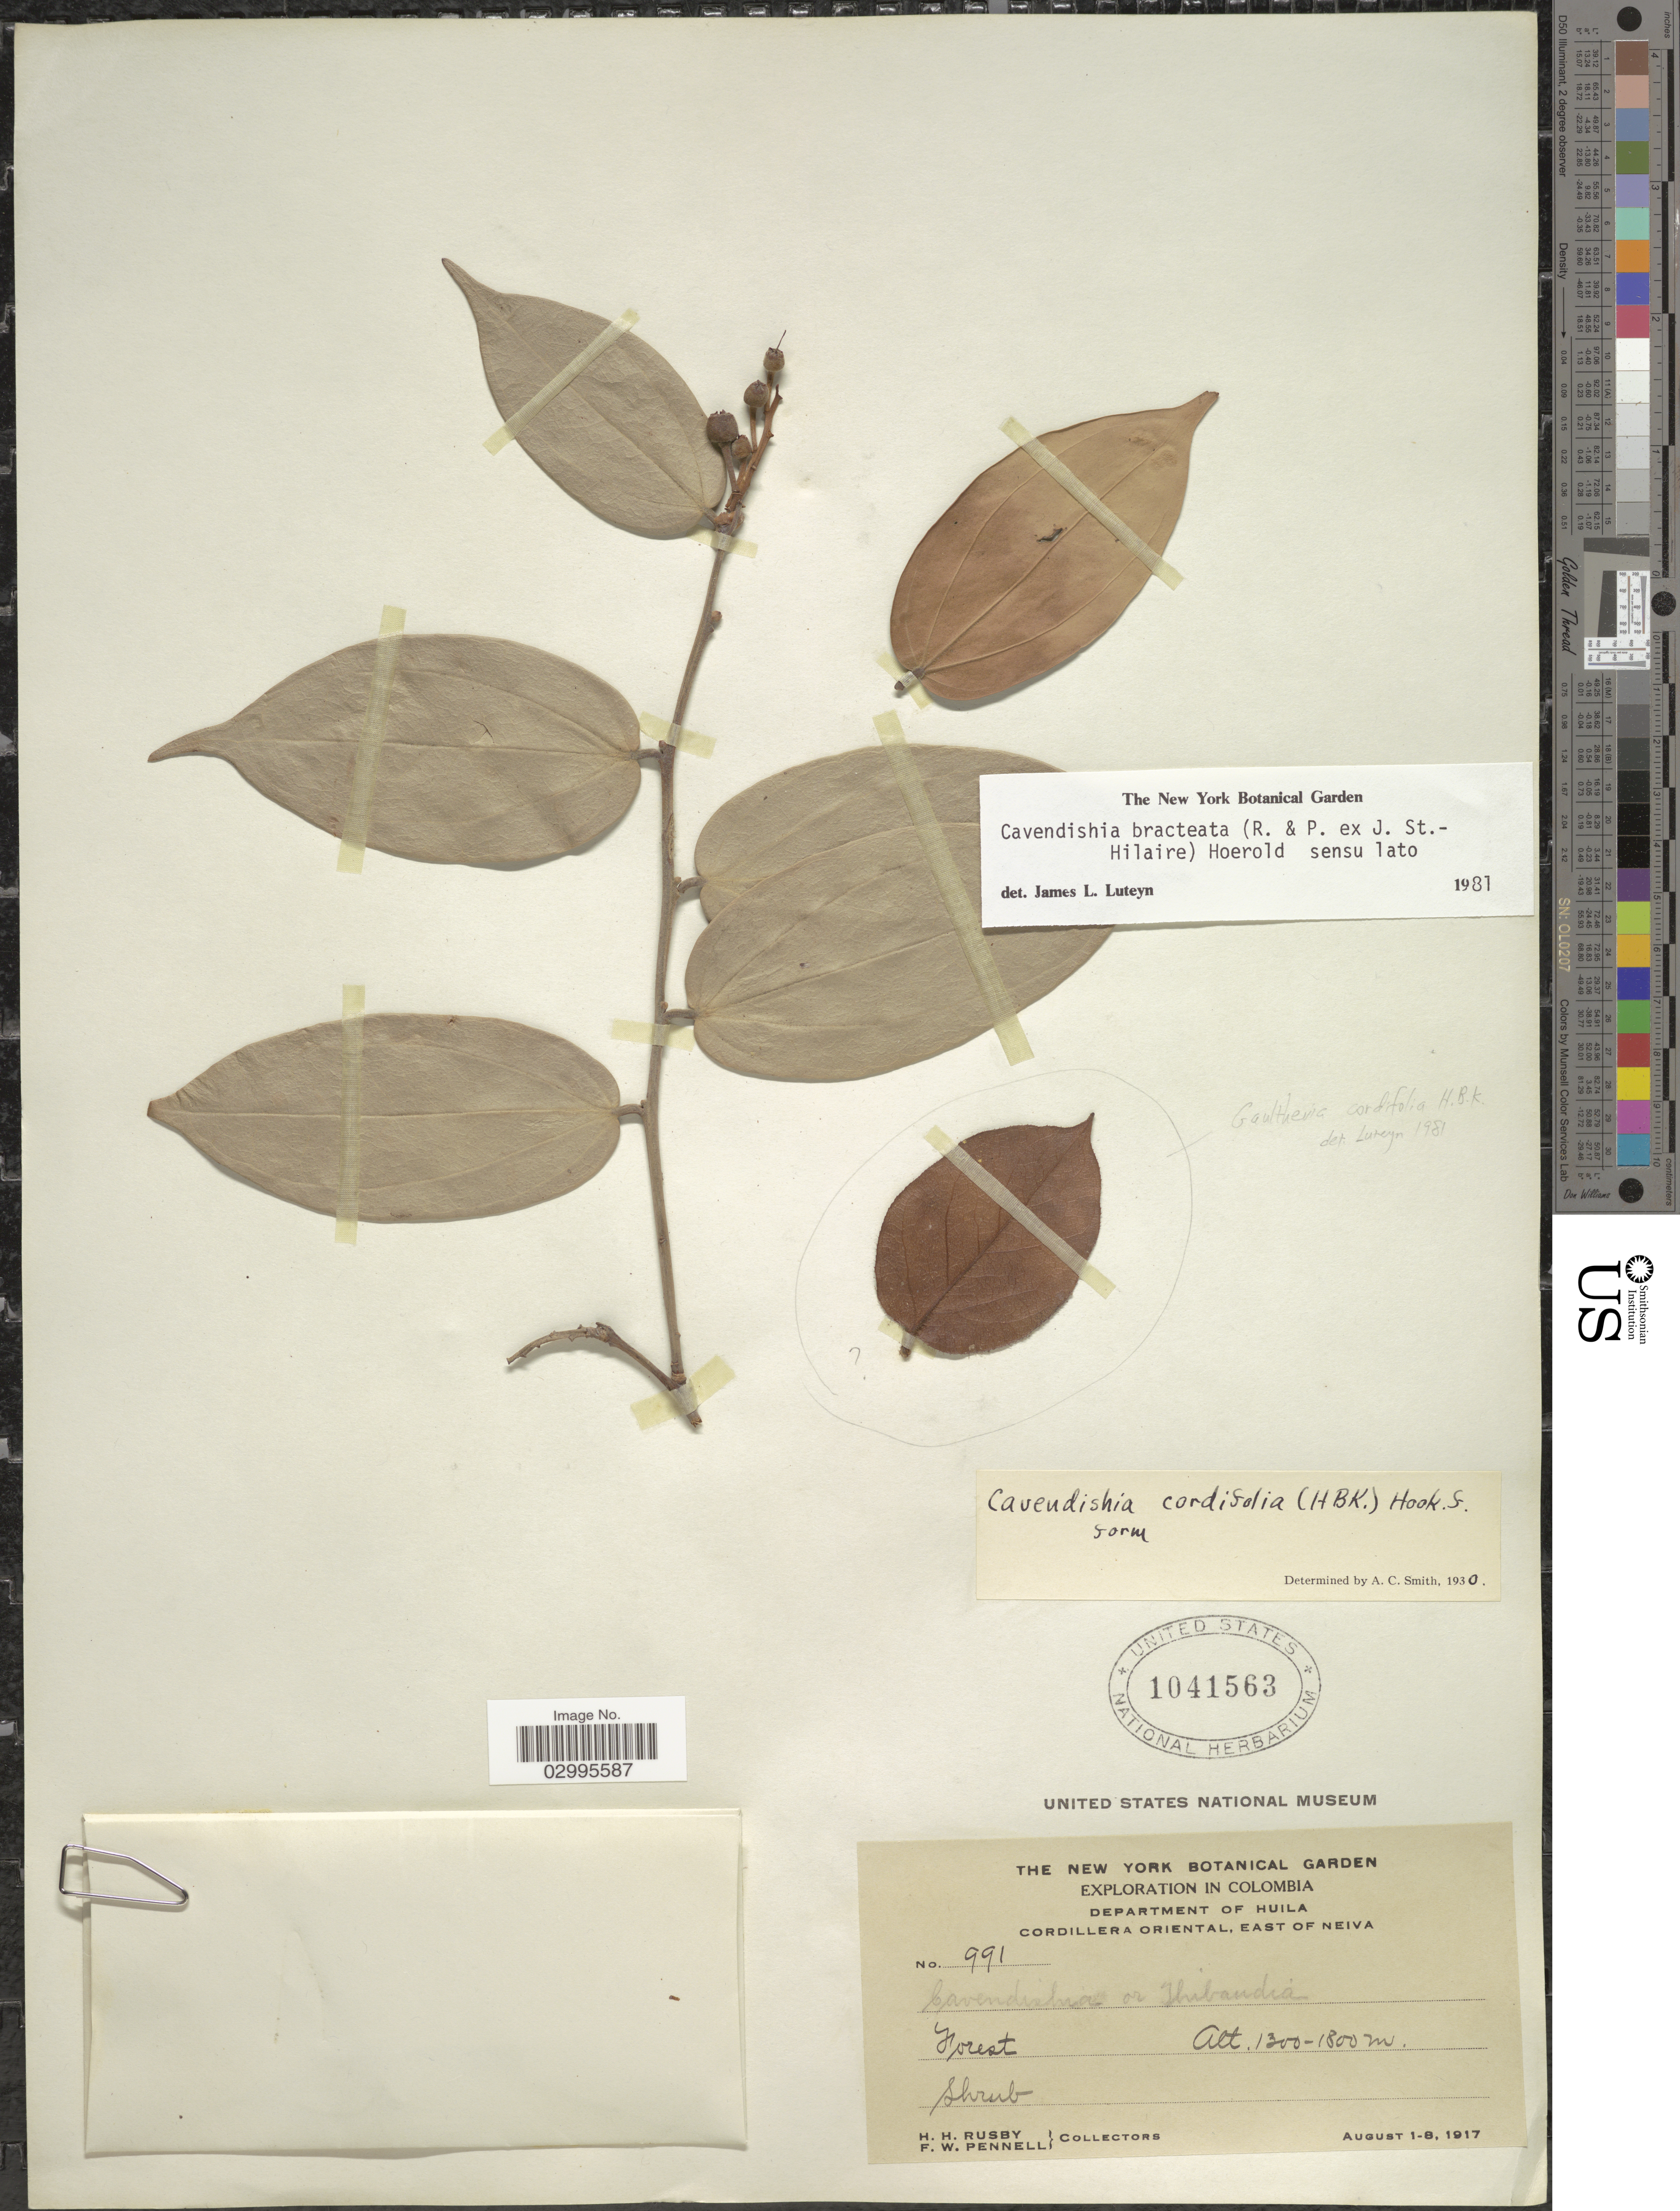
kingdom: Plantae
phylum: Tracheophyta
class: Magnoliopsida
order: Ericales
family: Ericaceae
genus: Cavendishia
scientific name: Cavendishia bracteata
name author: (Ruiz & Pav. ex J. St.-Hil.) Hoerold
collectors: H. H. Rusby & F. W. Pennell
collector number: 991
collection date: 1917-08-01/1917-08-08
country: Colombia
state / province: Huila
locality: Department of Huila. Cordillera Oriental, East Neiva.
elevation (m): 1300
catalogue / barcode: US 1041563